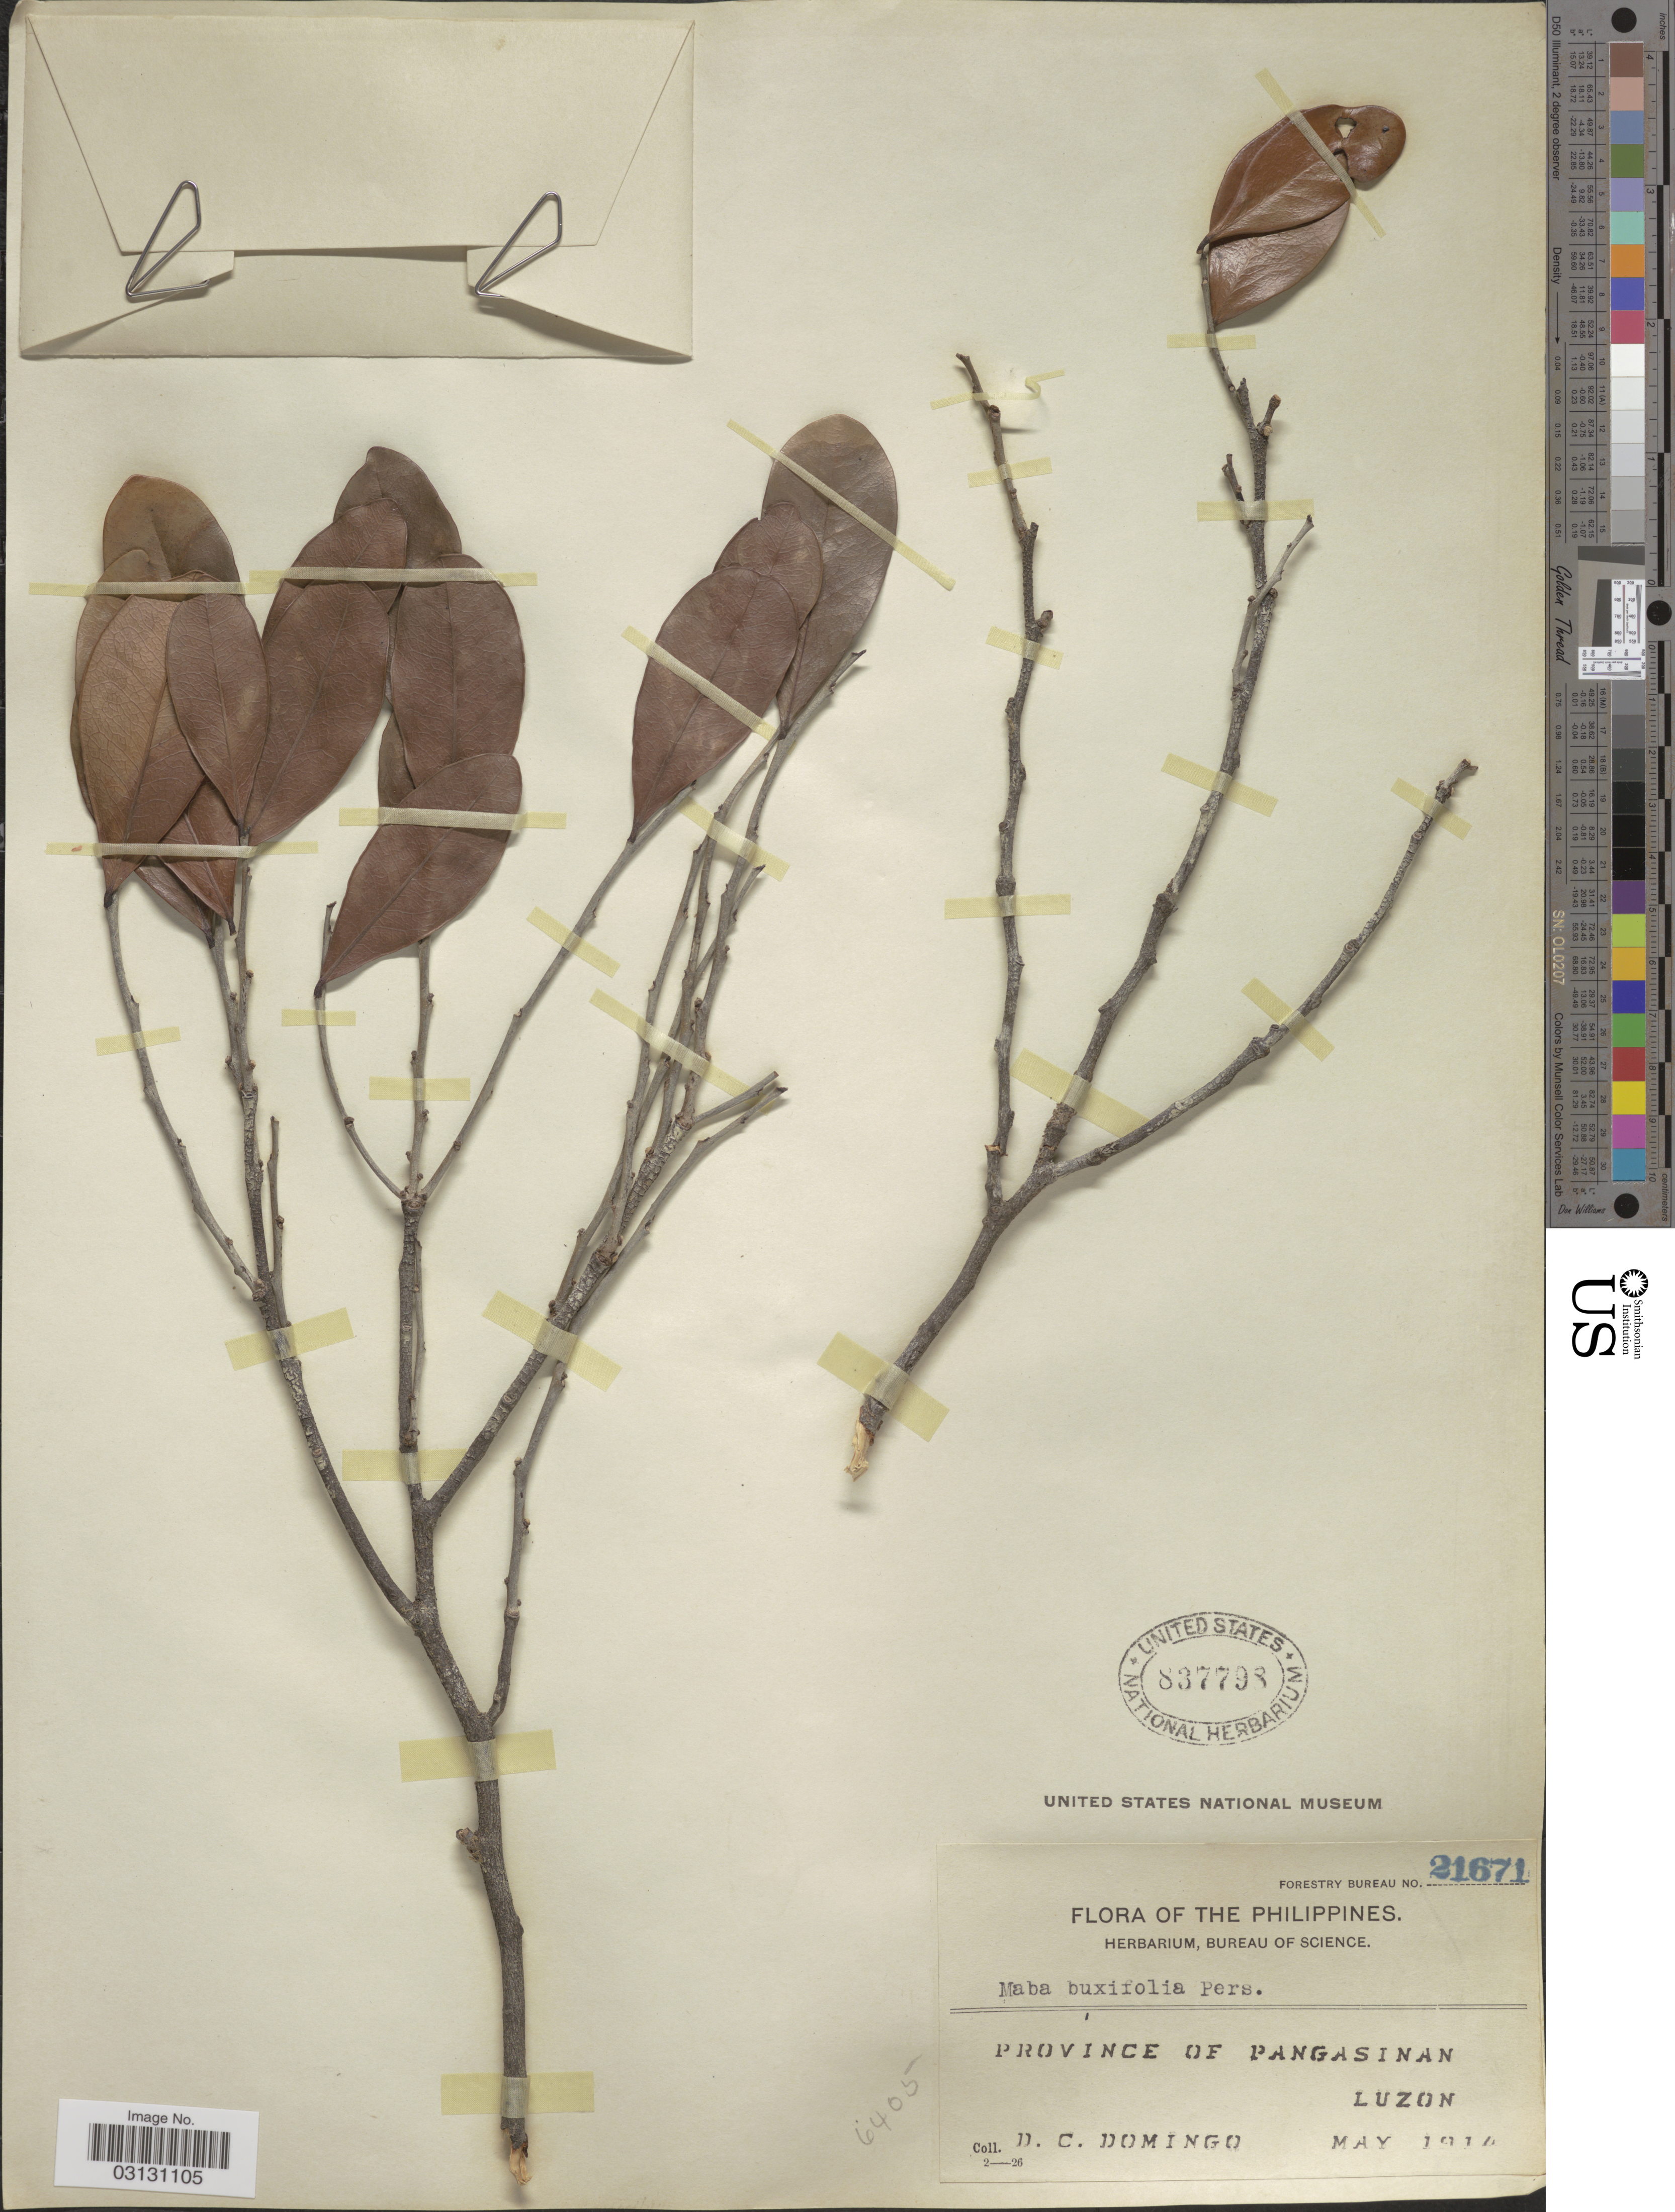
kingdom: Plantae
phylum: Tracheophyta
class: Magnoliopsida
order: Ericales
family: Ebenaceae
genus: Diospyros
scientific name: Diospyros ferrea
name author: (Willd.) Bakh.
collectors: D. Domingo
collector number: Forestry Bureau 21671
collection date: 1914-05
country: Philippines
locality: Province of Pangasinan. Luzon.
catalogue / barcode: US 837798